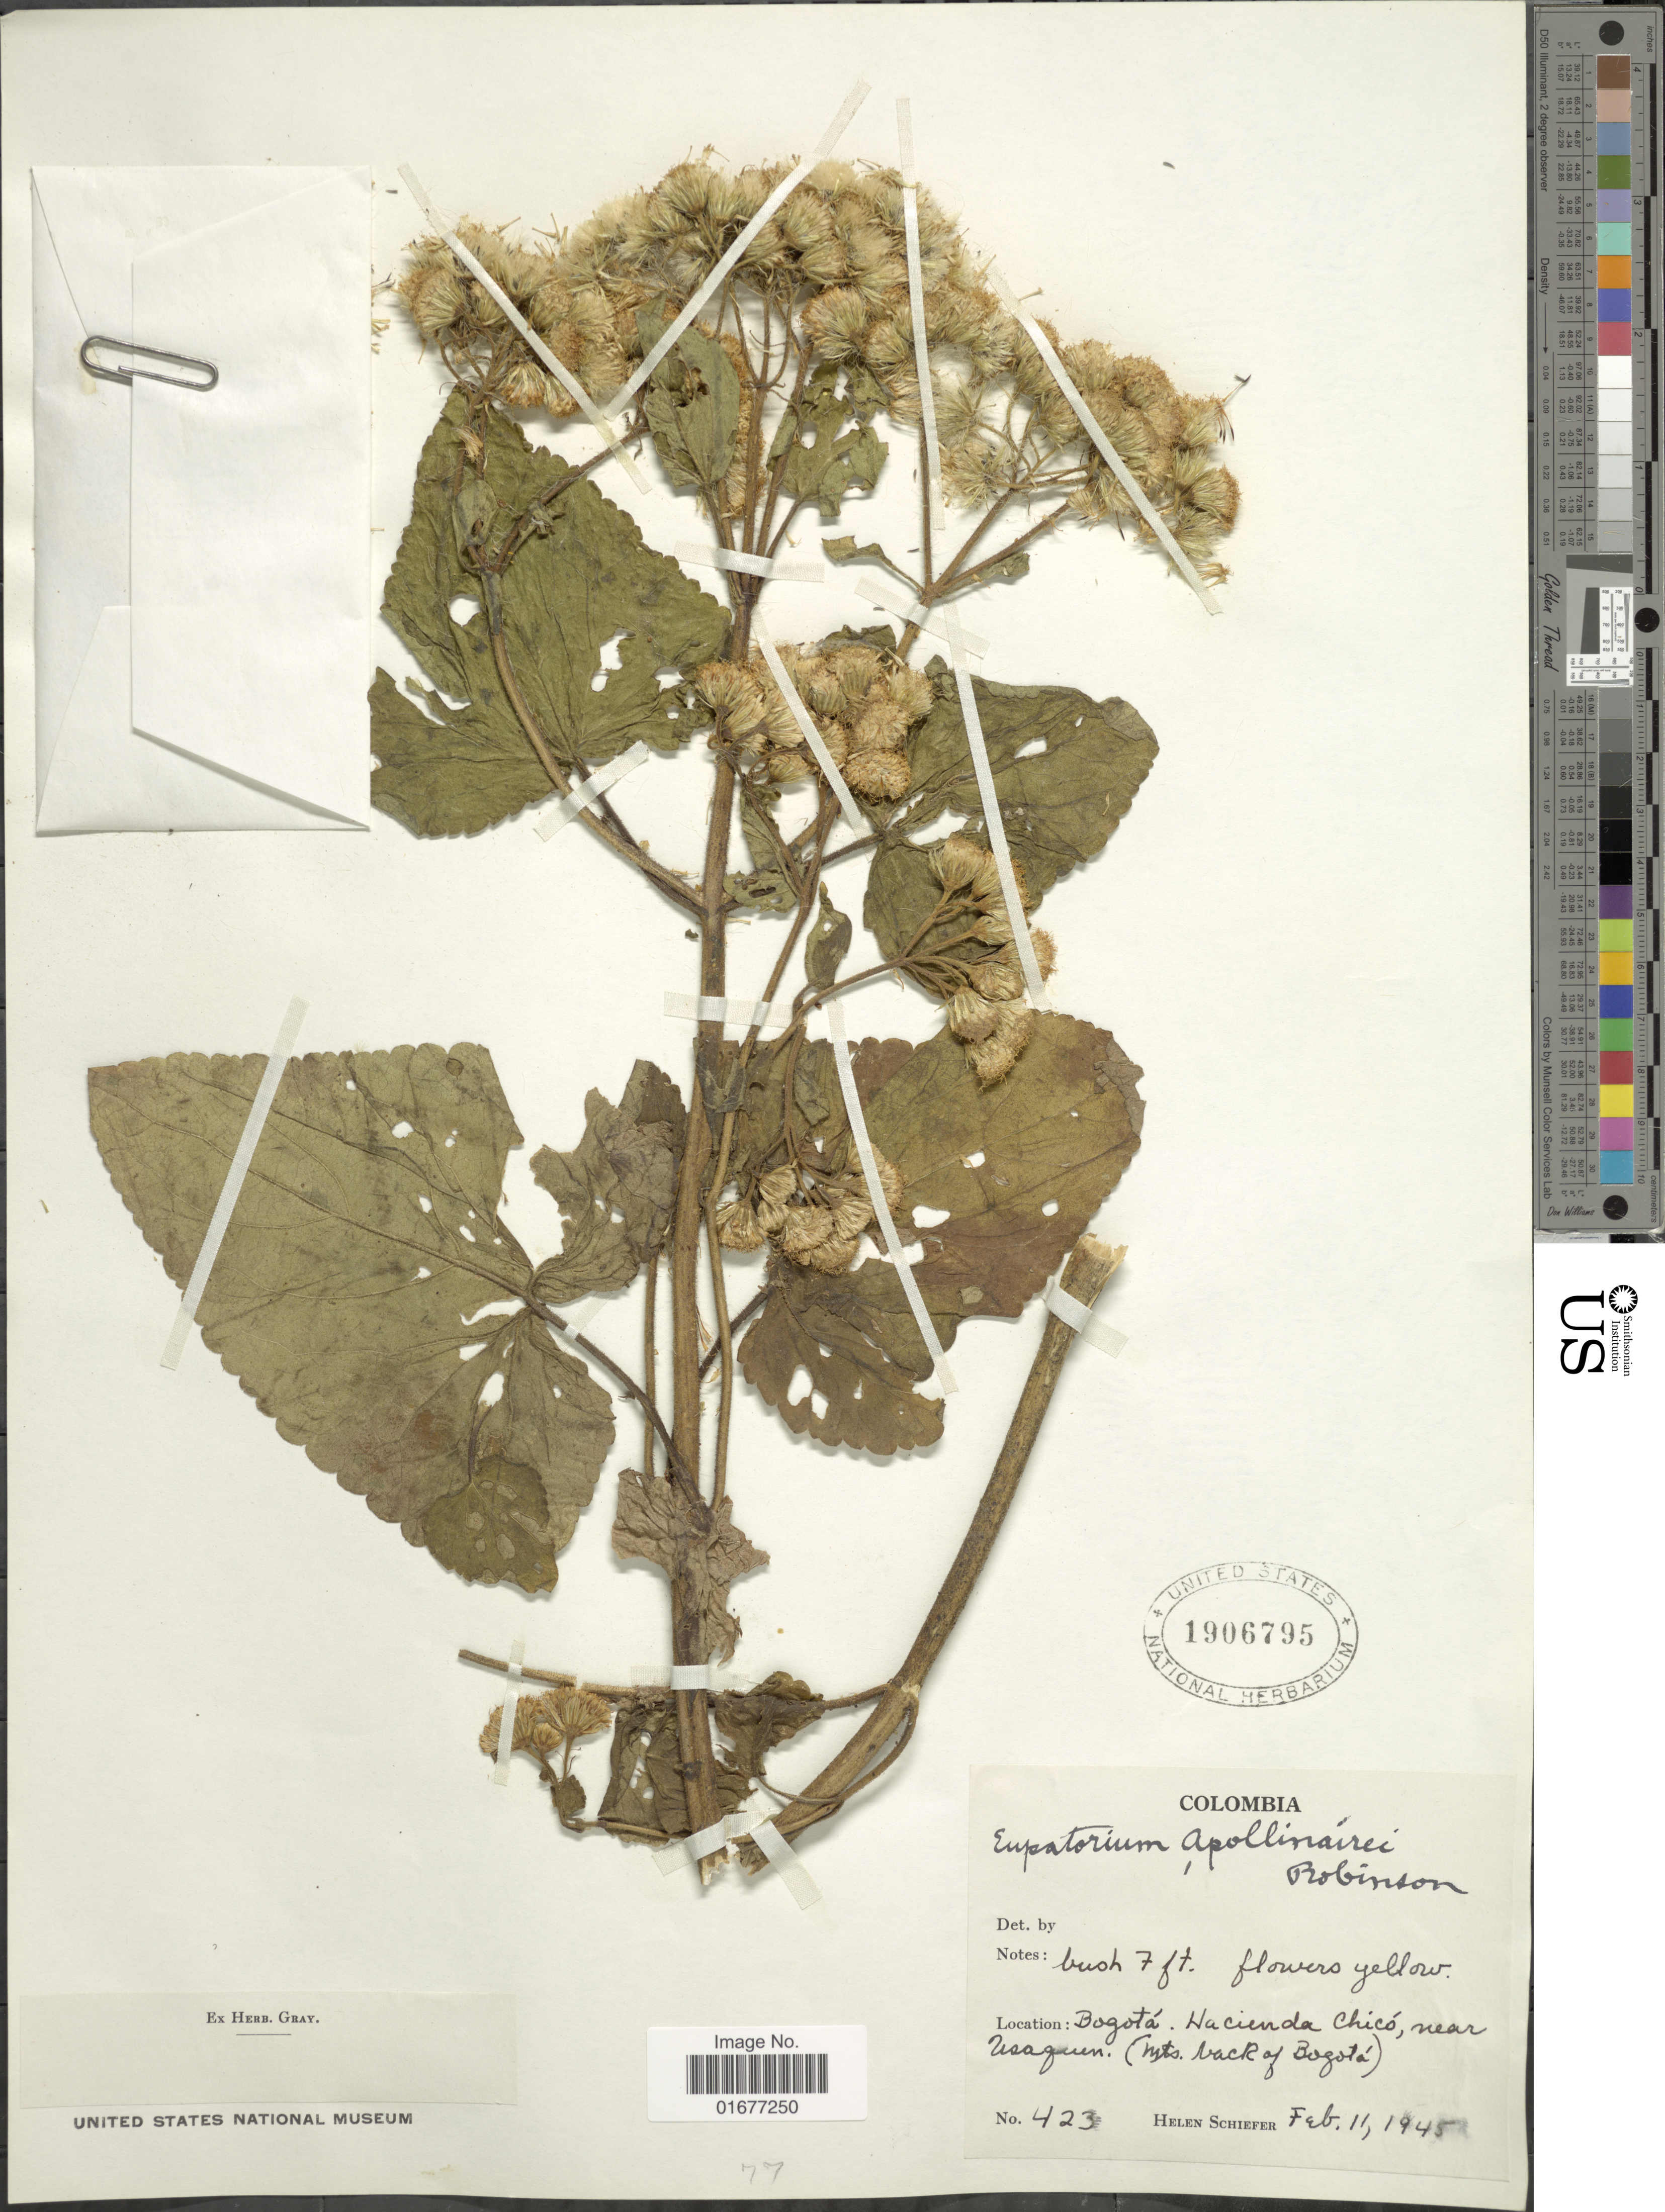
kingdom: Plantae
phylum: Tracheophyta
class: Magnoliopsida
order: Asterales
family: Asteraceae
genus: Ageratina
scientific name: Ageratina apollinairei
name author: (B.L. Rob.) R.M. King & H. Rob.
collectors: H. Schiefer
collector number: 423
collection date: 1945-02-11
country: Colombia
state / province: Bogota D.C.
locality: Hacienda Chico, near Usaquen (Mts. back of Bogota)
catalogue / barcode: US 1906795